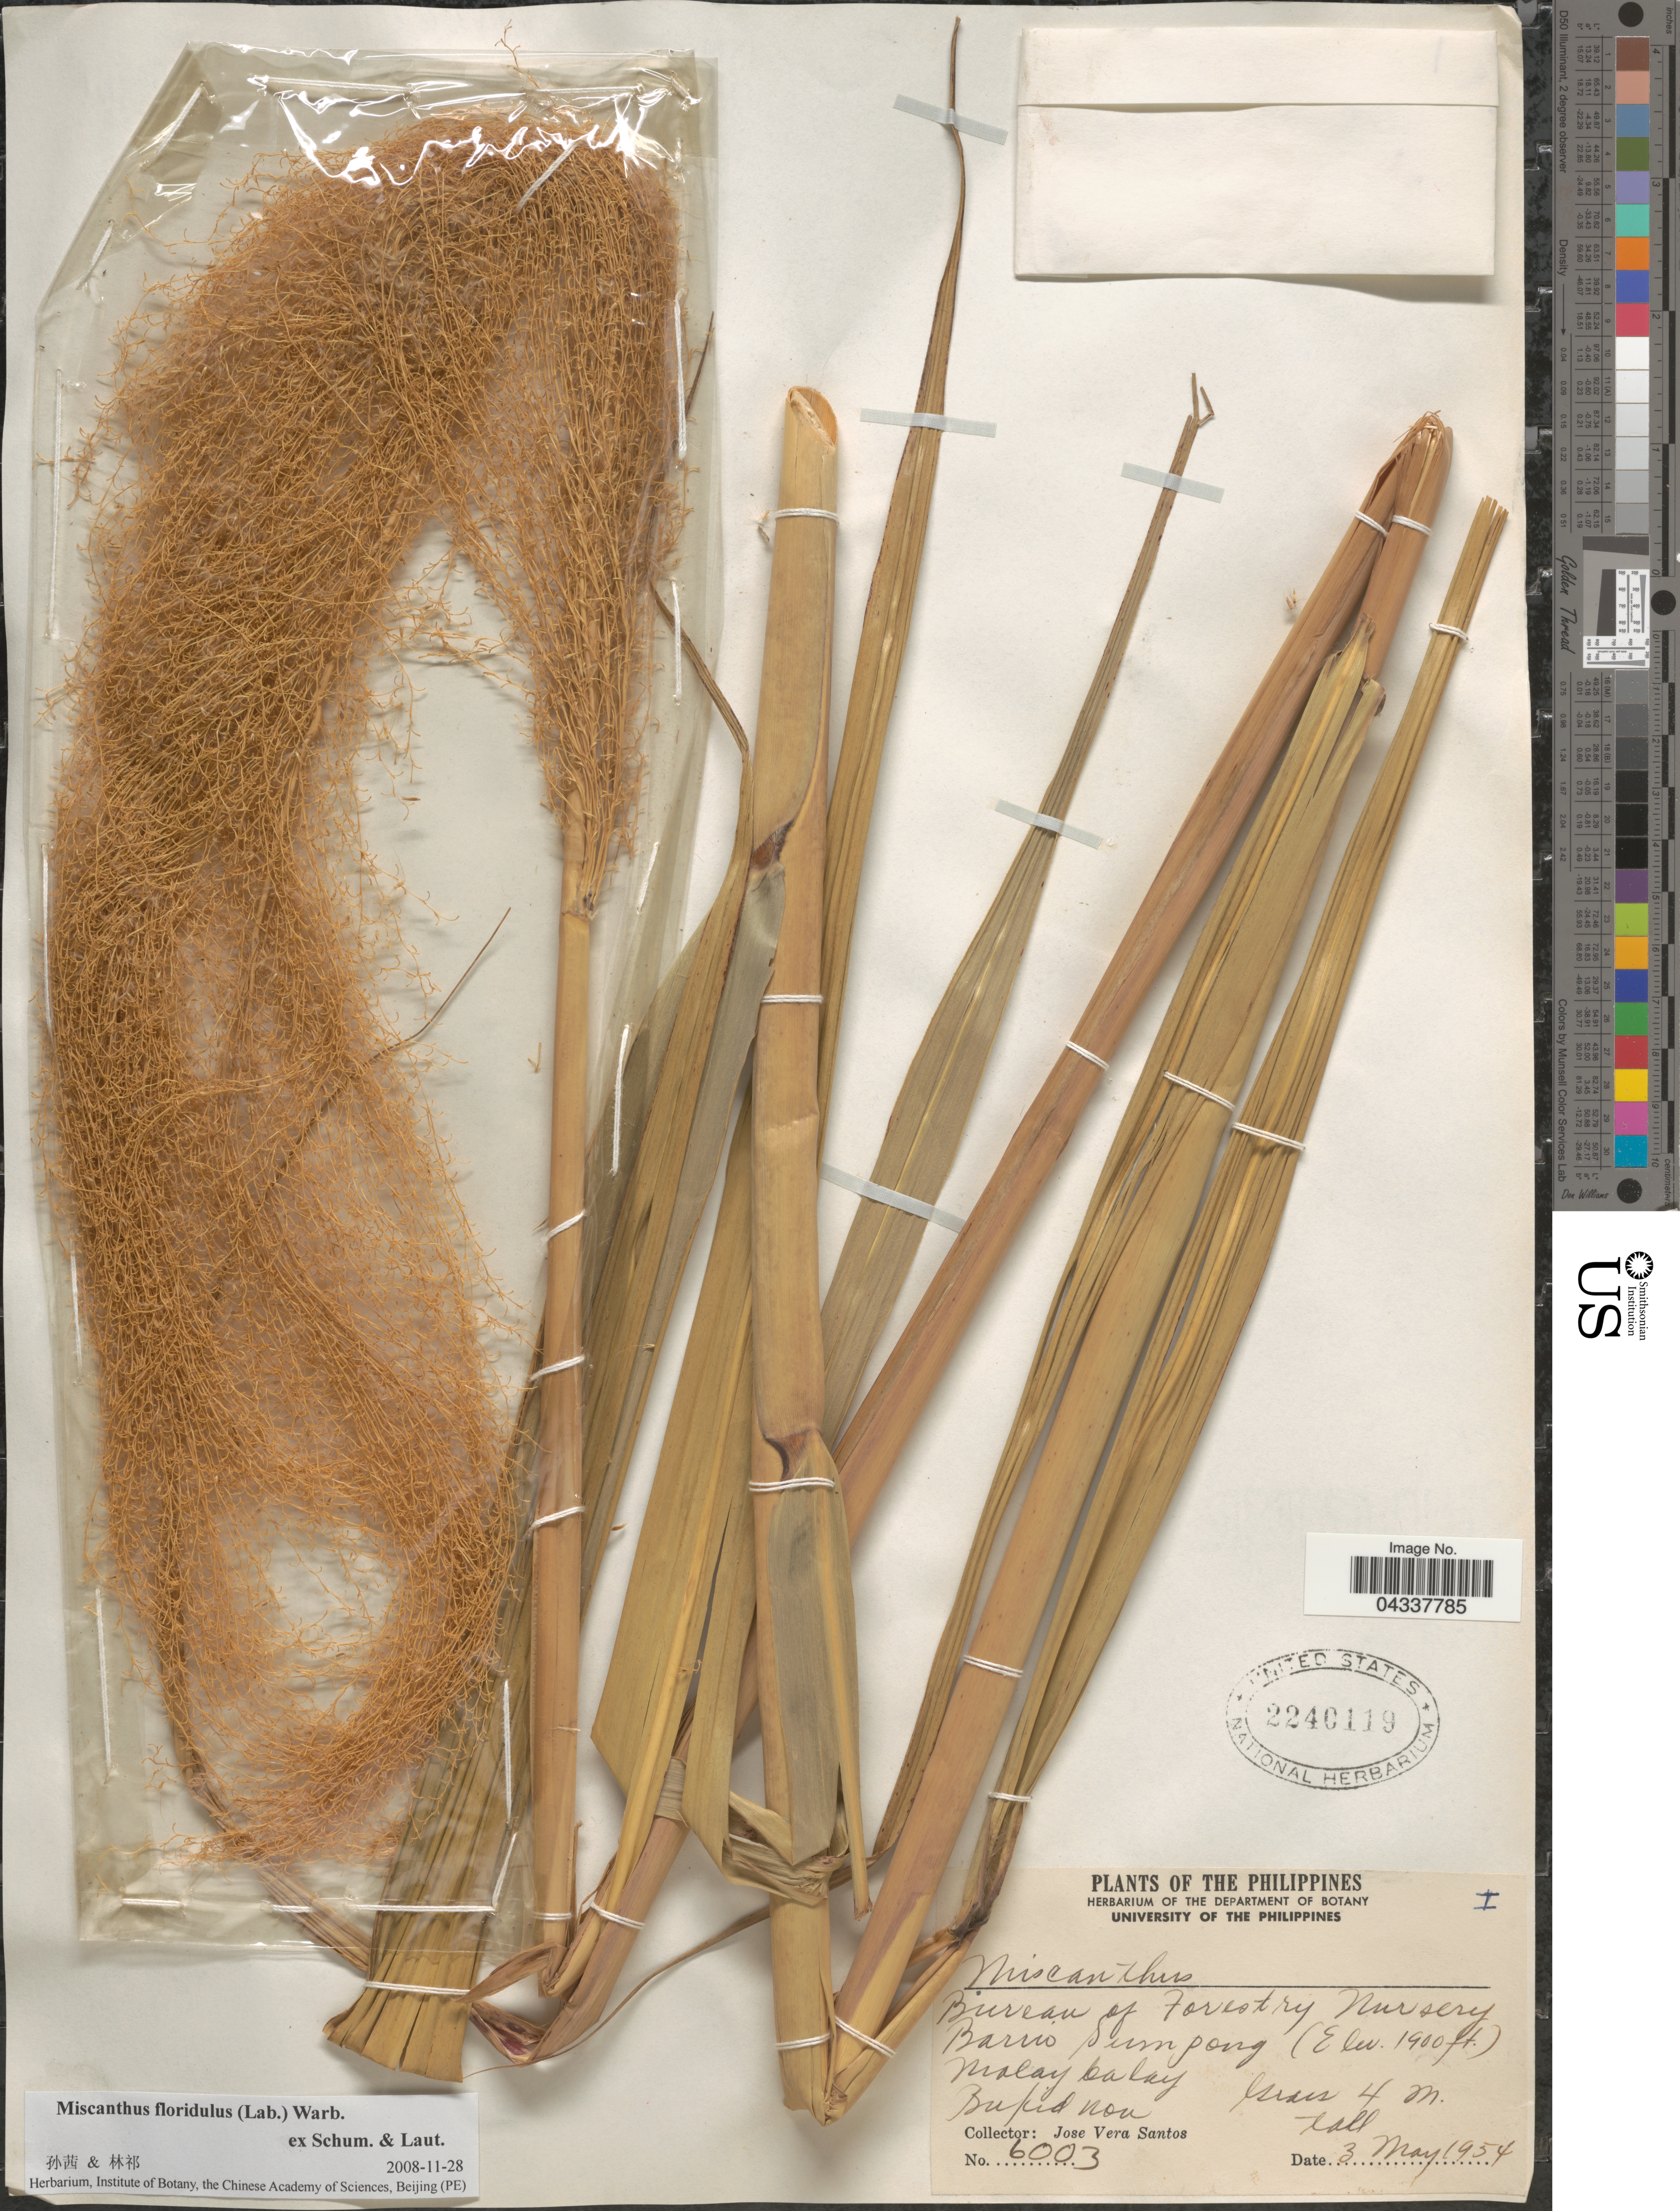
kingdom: Plantae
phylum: Tracheophyta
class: Liliopsida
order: Poales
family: Poaceae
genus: Miscanthus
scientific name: Miscanthus floridulus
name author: (Labill.) Warb.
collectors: J. Vera Santos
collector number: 6003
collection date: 1954-05-03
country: Philippines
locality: Barrio Sumpong. Malay balay. Bukidnon.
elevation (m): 579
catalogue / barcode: US 2240119